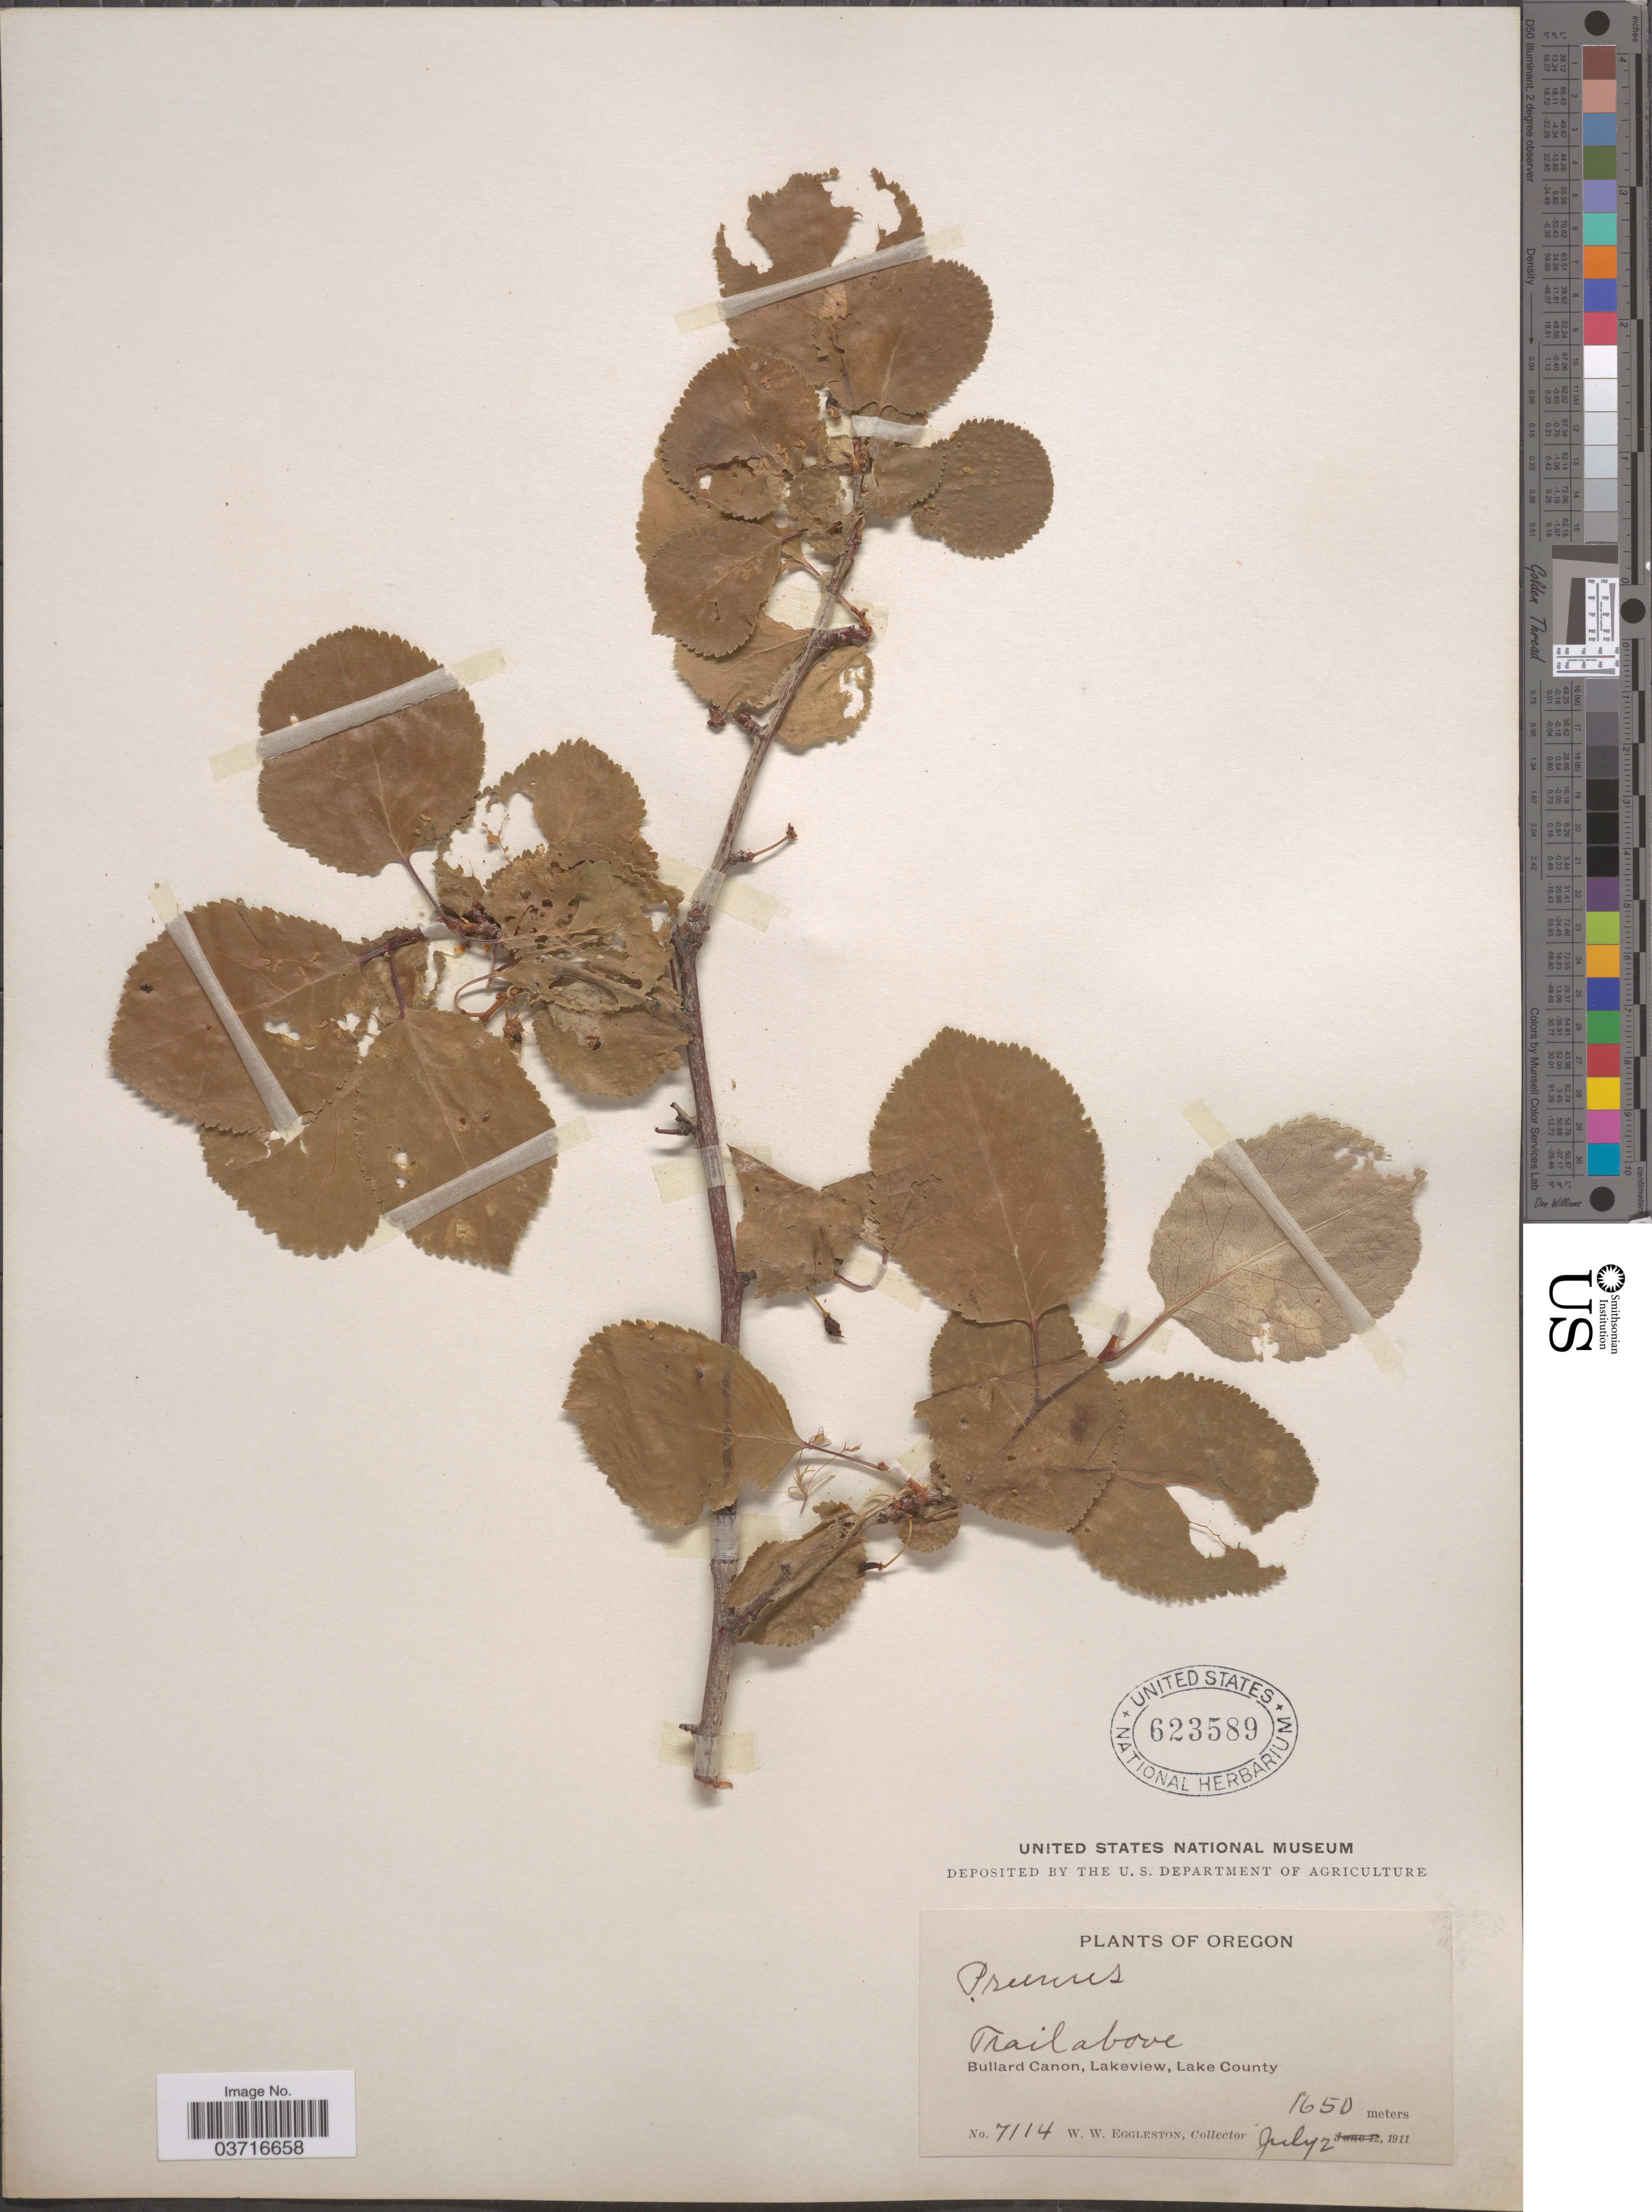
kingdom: Plantae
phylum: Tracheophyta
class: Magnoliopsida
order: Rosales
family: Rosaceae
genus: Prunus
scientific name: Prunus sp.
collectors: W. W. Eggleston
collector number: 7114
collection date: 1911-07-02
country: United States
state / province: Oregon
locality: Trail above Bullard Canon, Lakeview, Lake County.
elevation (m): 1650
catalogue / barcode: US 623589